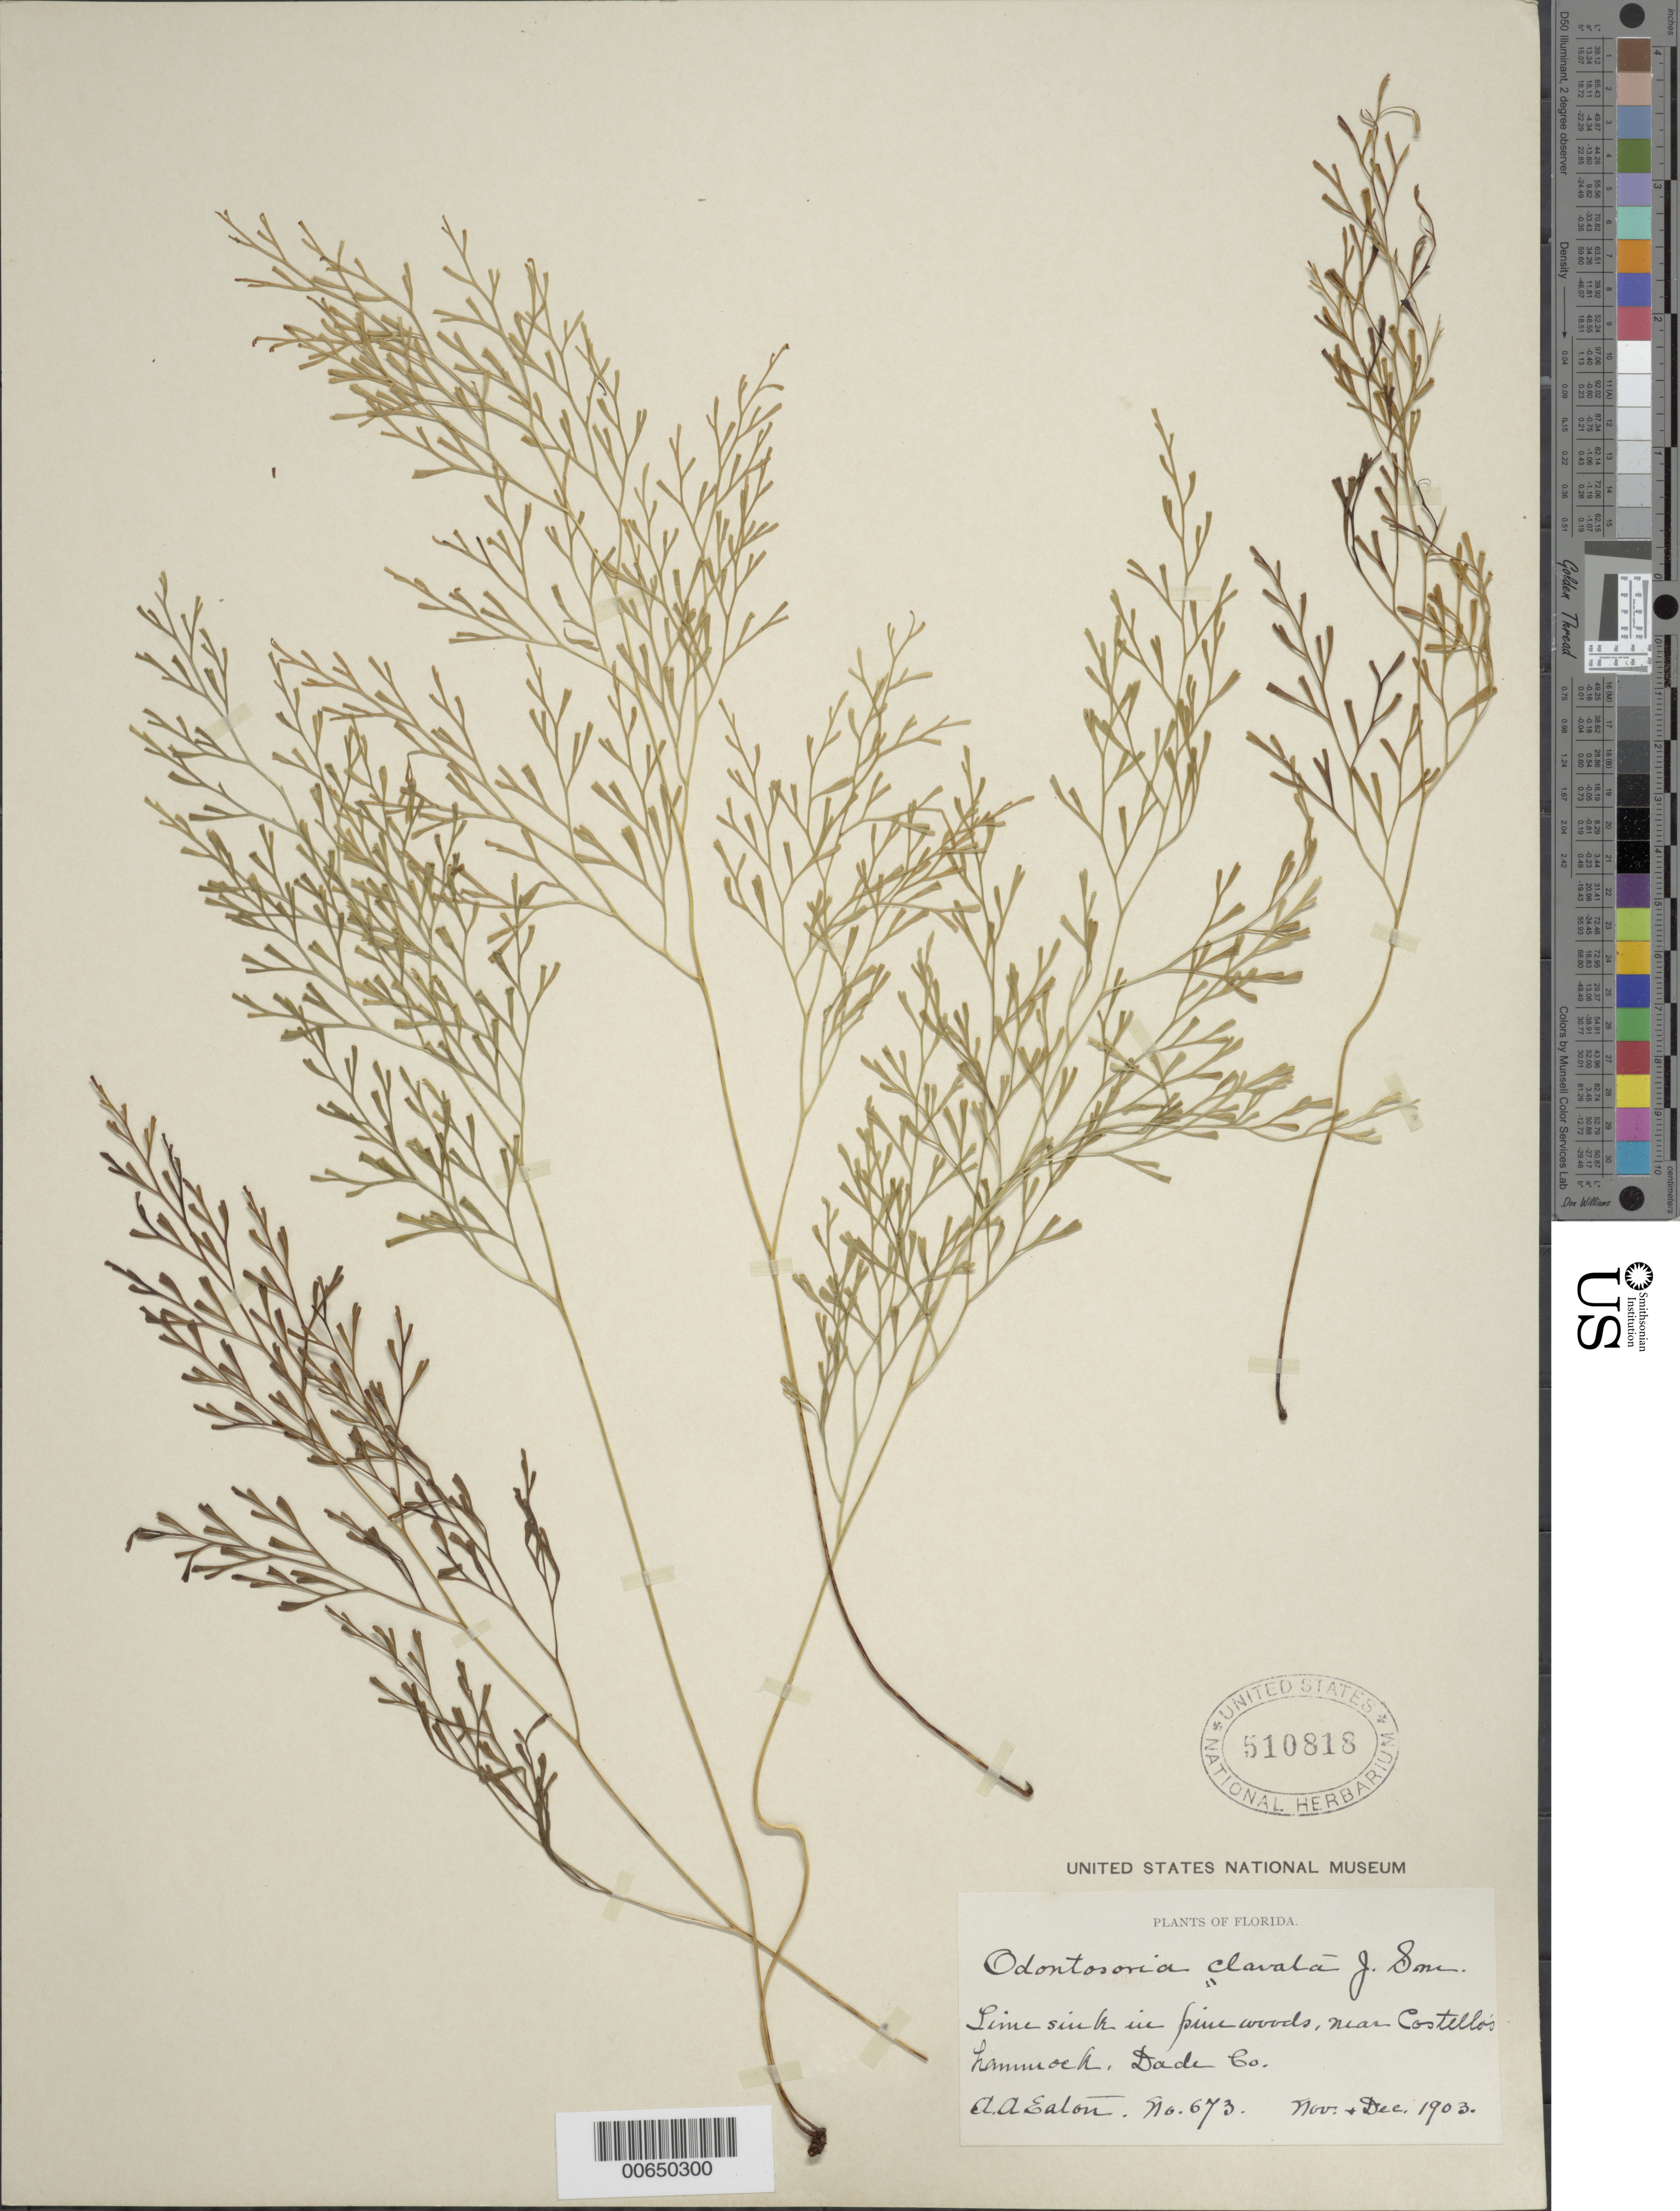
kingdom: Plantae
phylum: Tracheophyta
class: Polypodiopsida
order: Polypodiales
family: Lindsaeaceae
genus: Sphenomeris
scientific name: Sphenomeris clavata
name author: (L.) Maxon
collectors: A. A. Eaton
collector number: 673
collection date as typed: Nov 1903 and -- Dec 1903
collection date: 1903-11,1903-12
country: United States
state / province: Florida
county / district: Dade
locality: Near Costello's Hammock.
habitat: Lime sink in pinewoods.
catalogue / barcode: US 510818